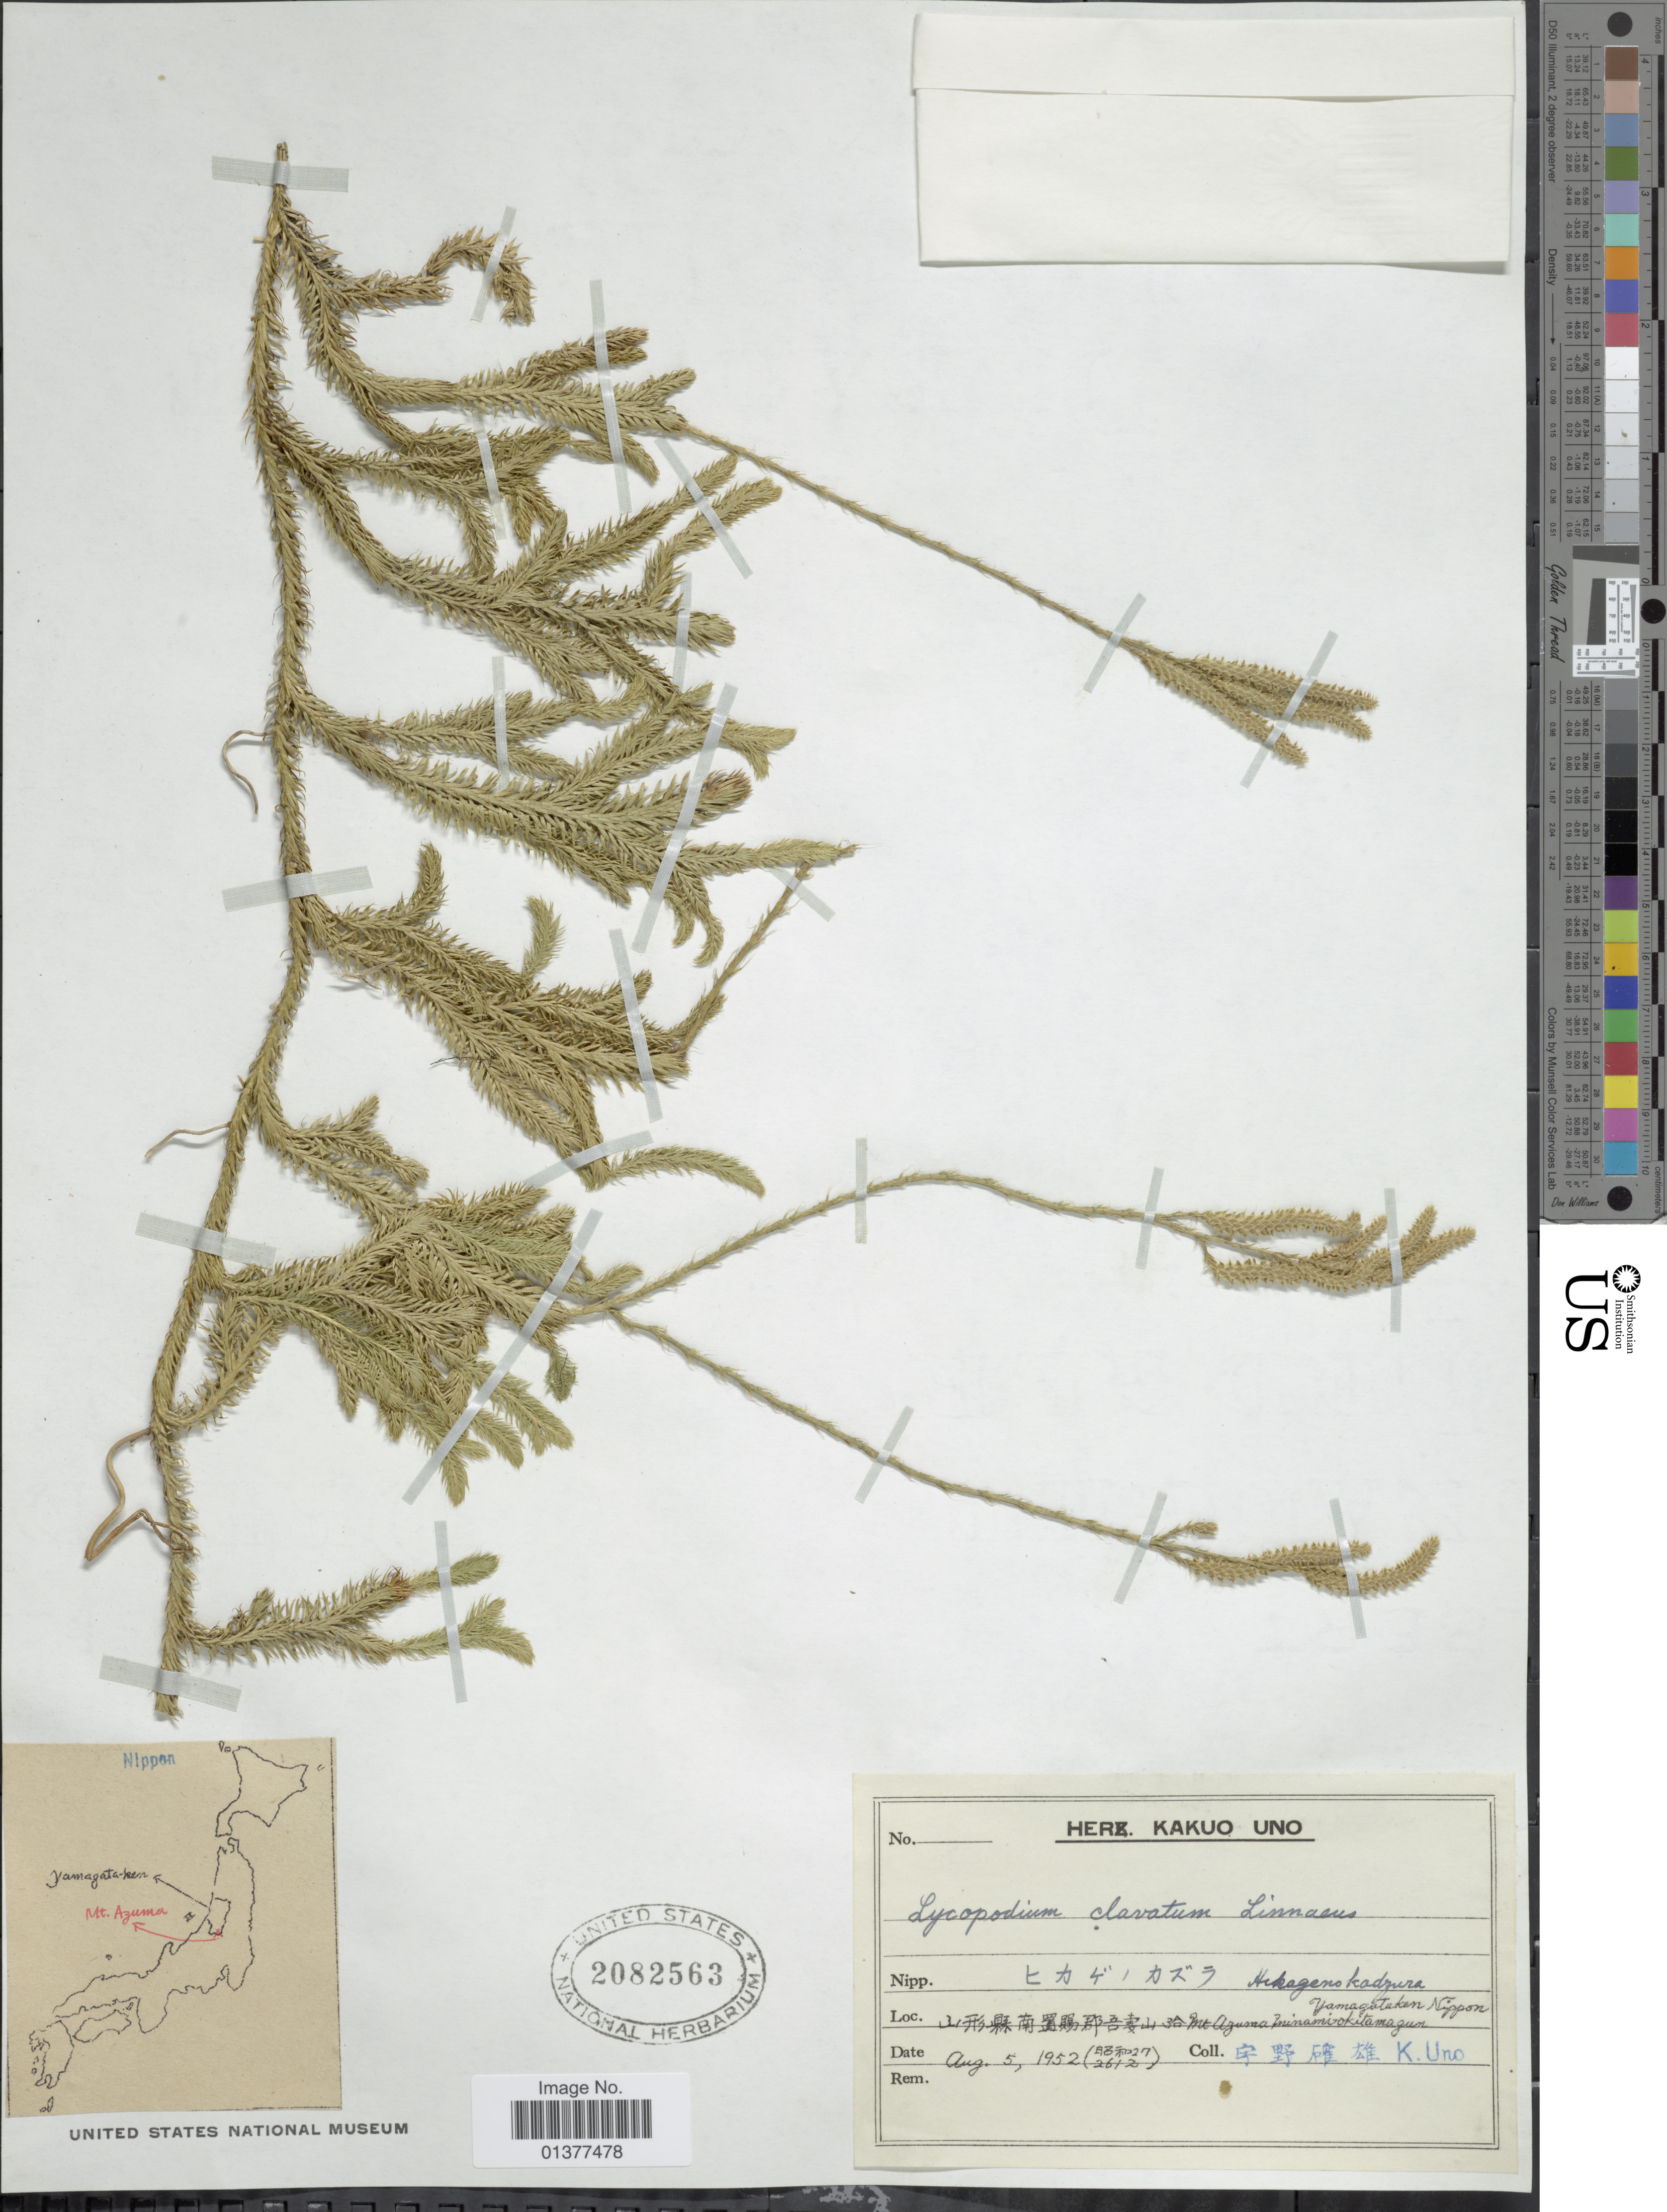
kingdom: Plantae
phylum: Tracheophyta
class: Lycopodiopsida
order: Lycopodiales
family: Lycopodiaceae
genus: Lycopodium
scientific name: Lycopodium clavatum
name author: L.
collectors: K. Uno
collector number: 2612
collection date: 1952-08-05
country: Japan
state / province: Yamagata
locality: Yamagata-ken Nippon, Mt. Azuma [illegible text]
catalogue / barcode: US 2082563